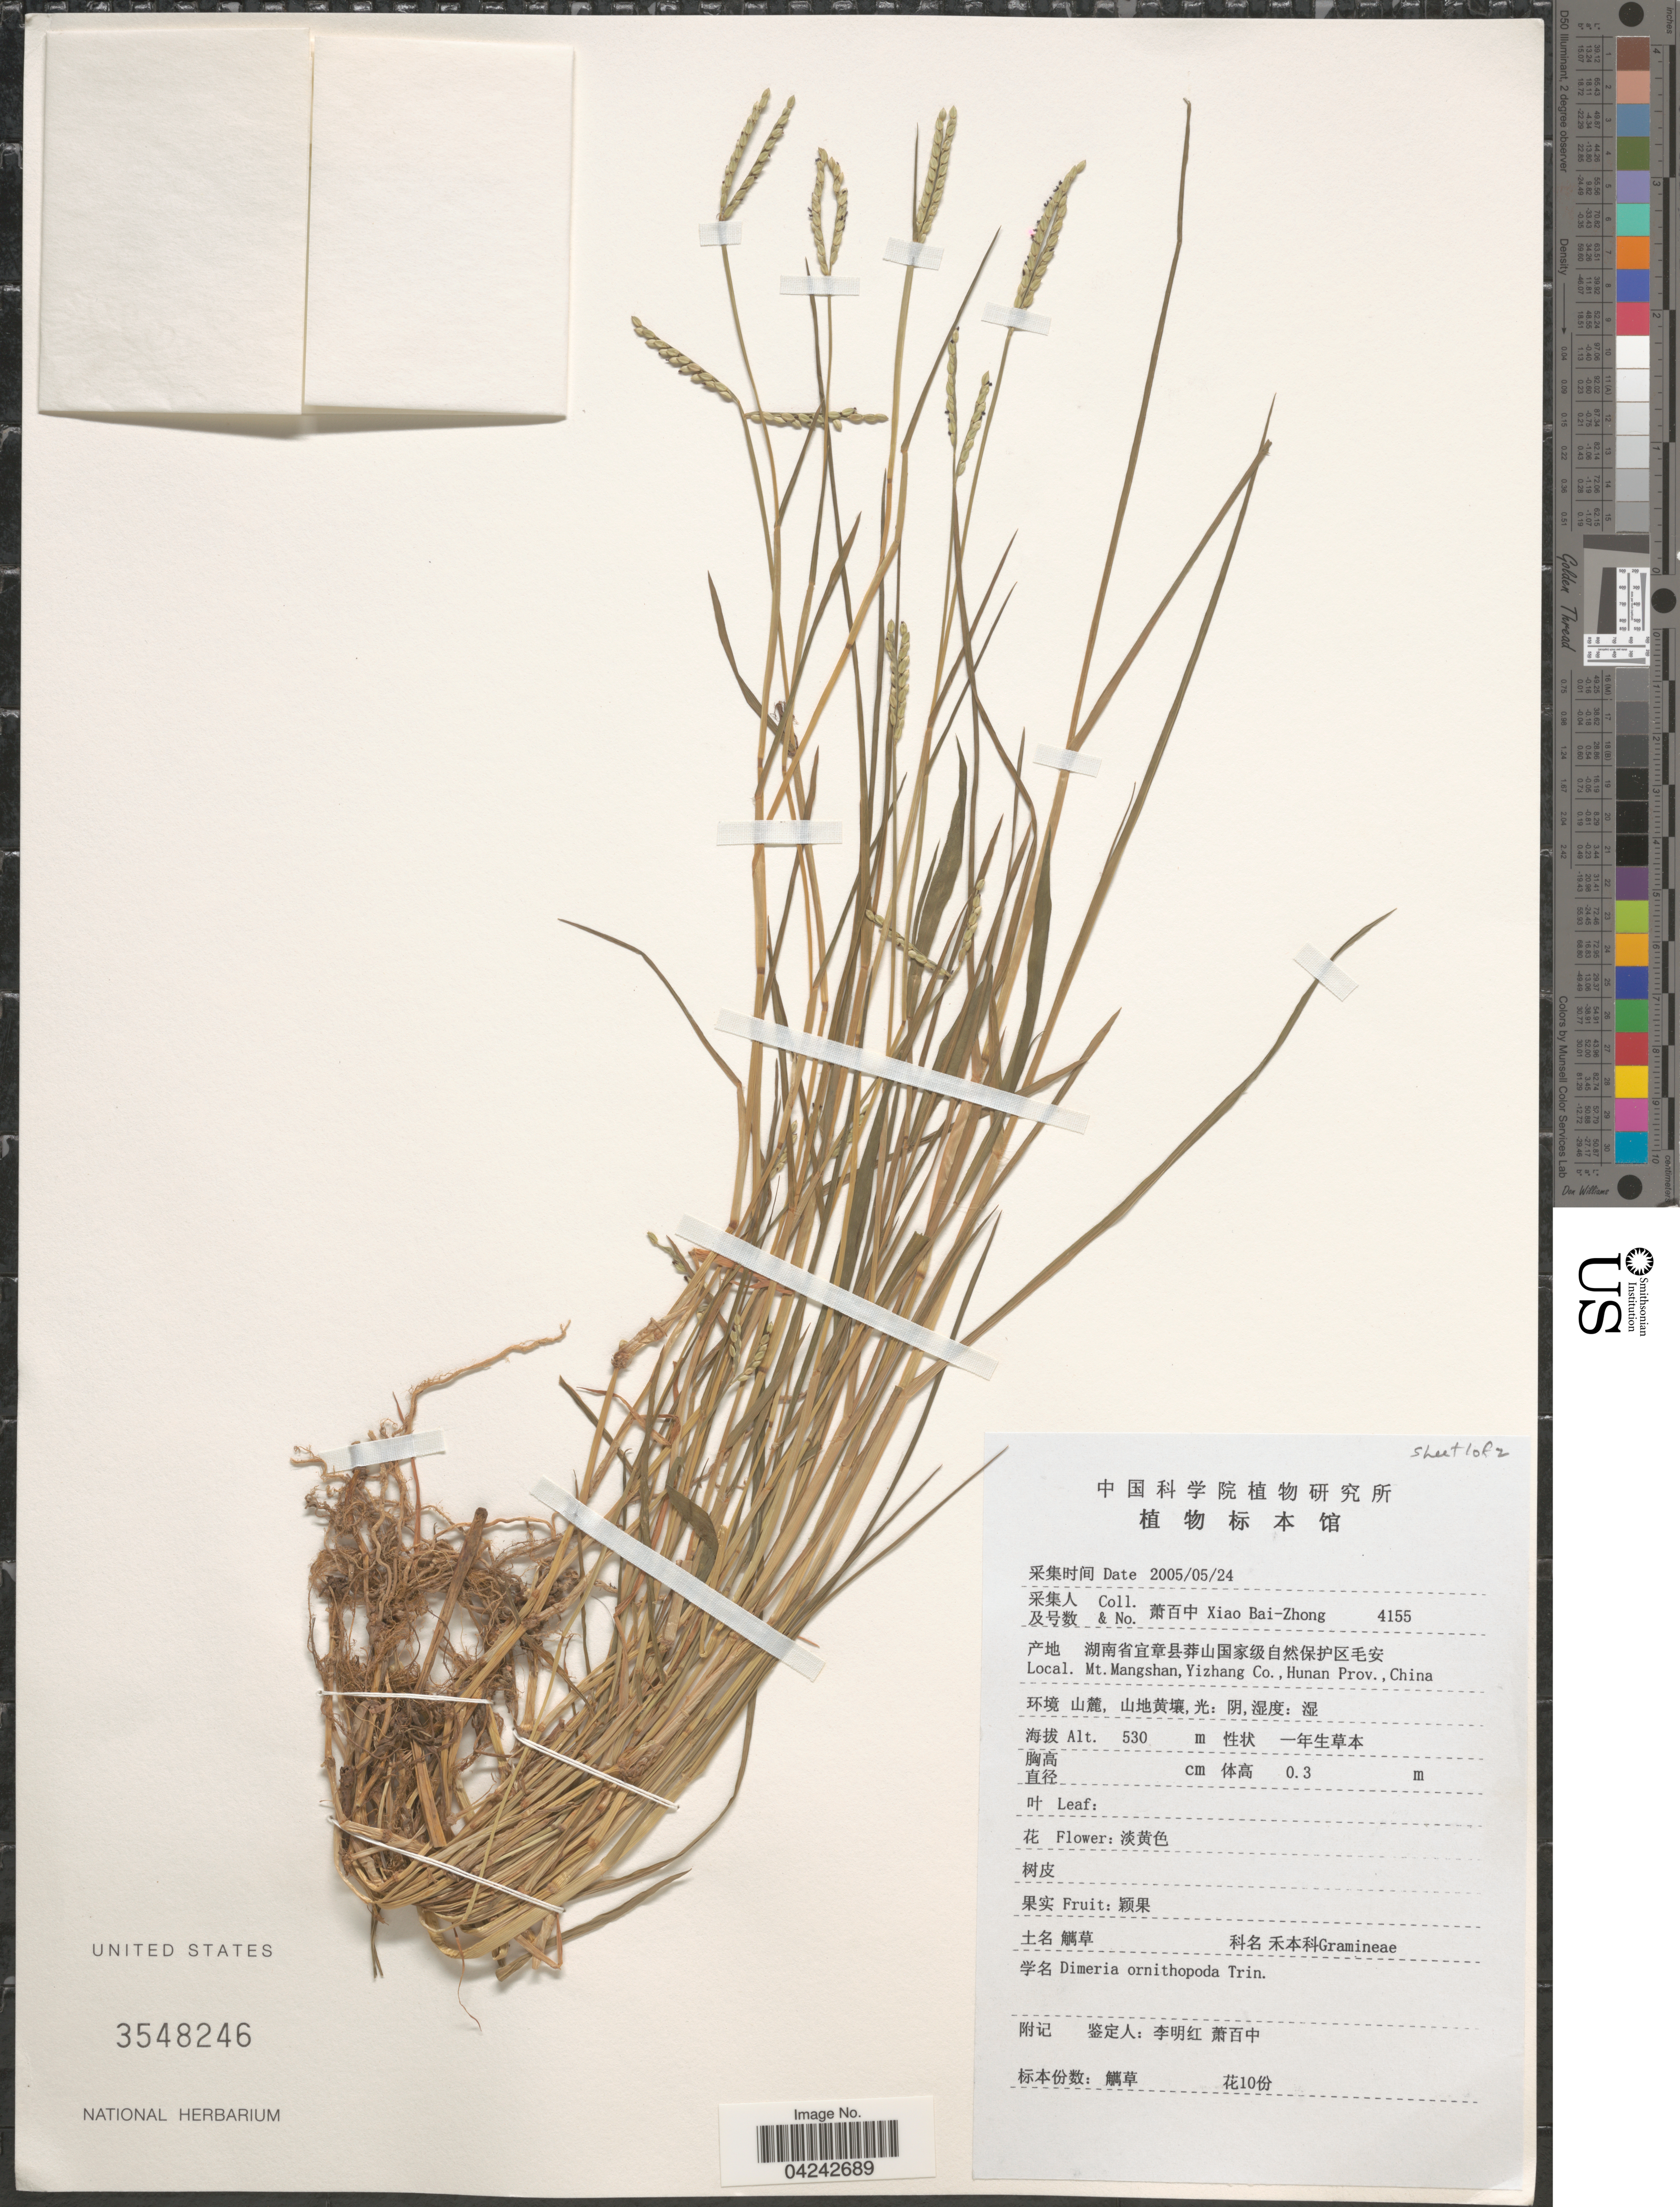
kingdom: Plantae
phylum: Tracheophyta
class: Liliopsida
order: Poales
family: Poaceae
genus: Dimeria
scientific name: Dimeria ornithopoda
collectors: B. Z. Xiao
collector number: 4155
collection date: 2005-05-24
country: China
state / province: Hunan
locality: Mt. Mangshan, Yizhang Co., Hunan Prov.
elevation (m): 530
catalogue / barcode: US 3548246